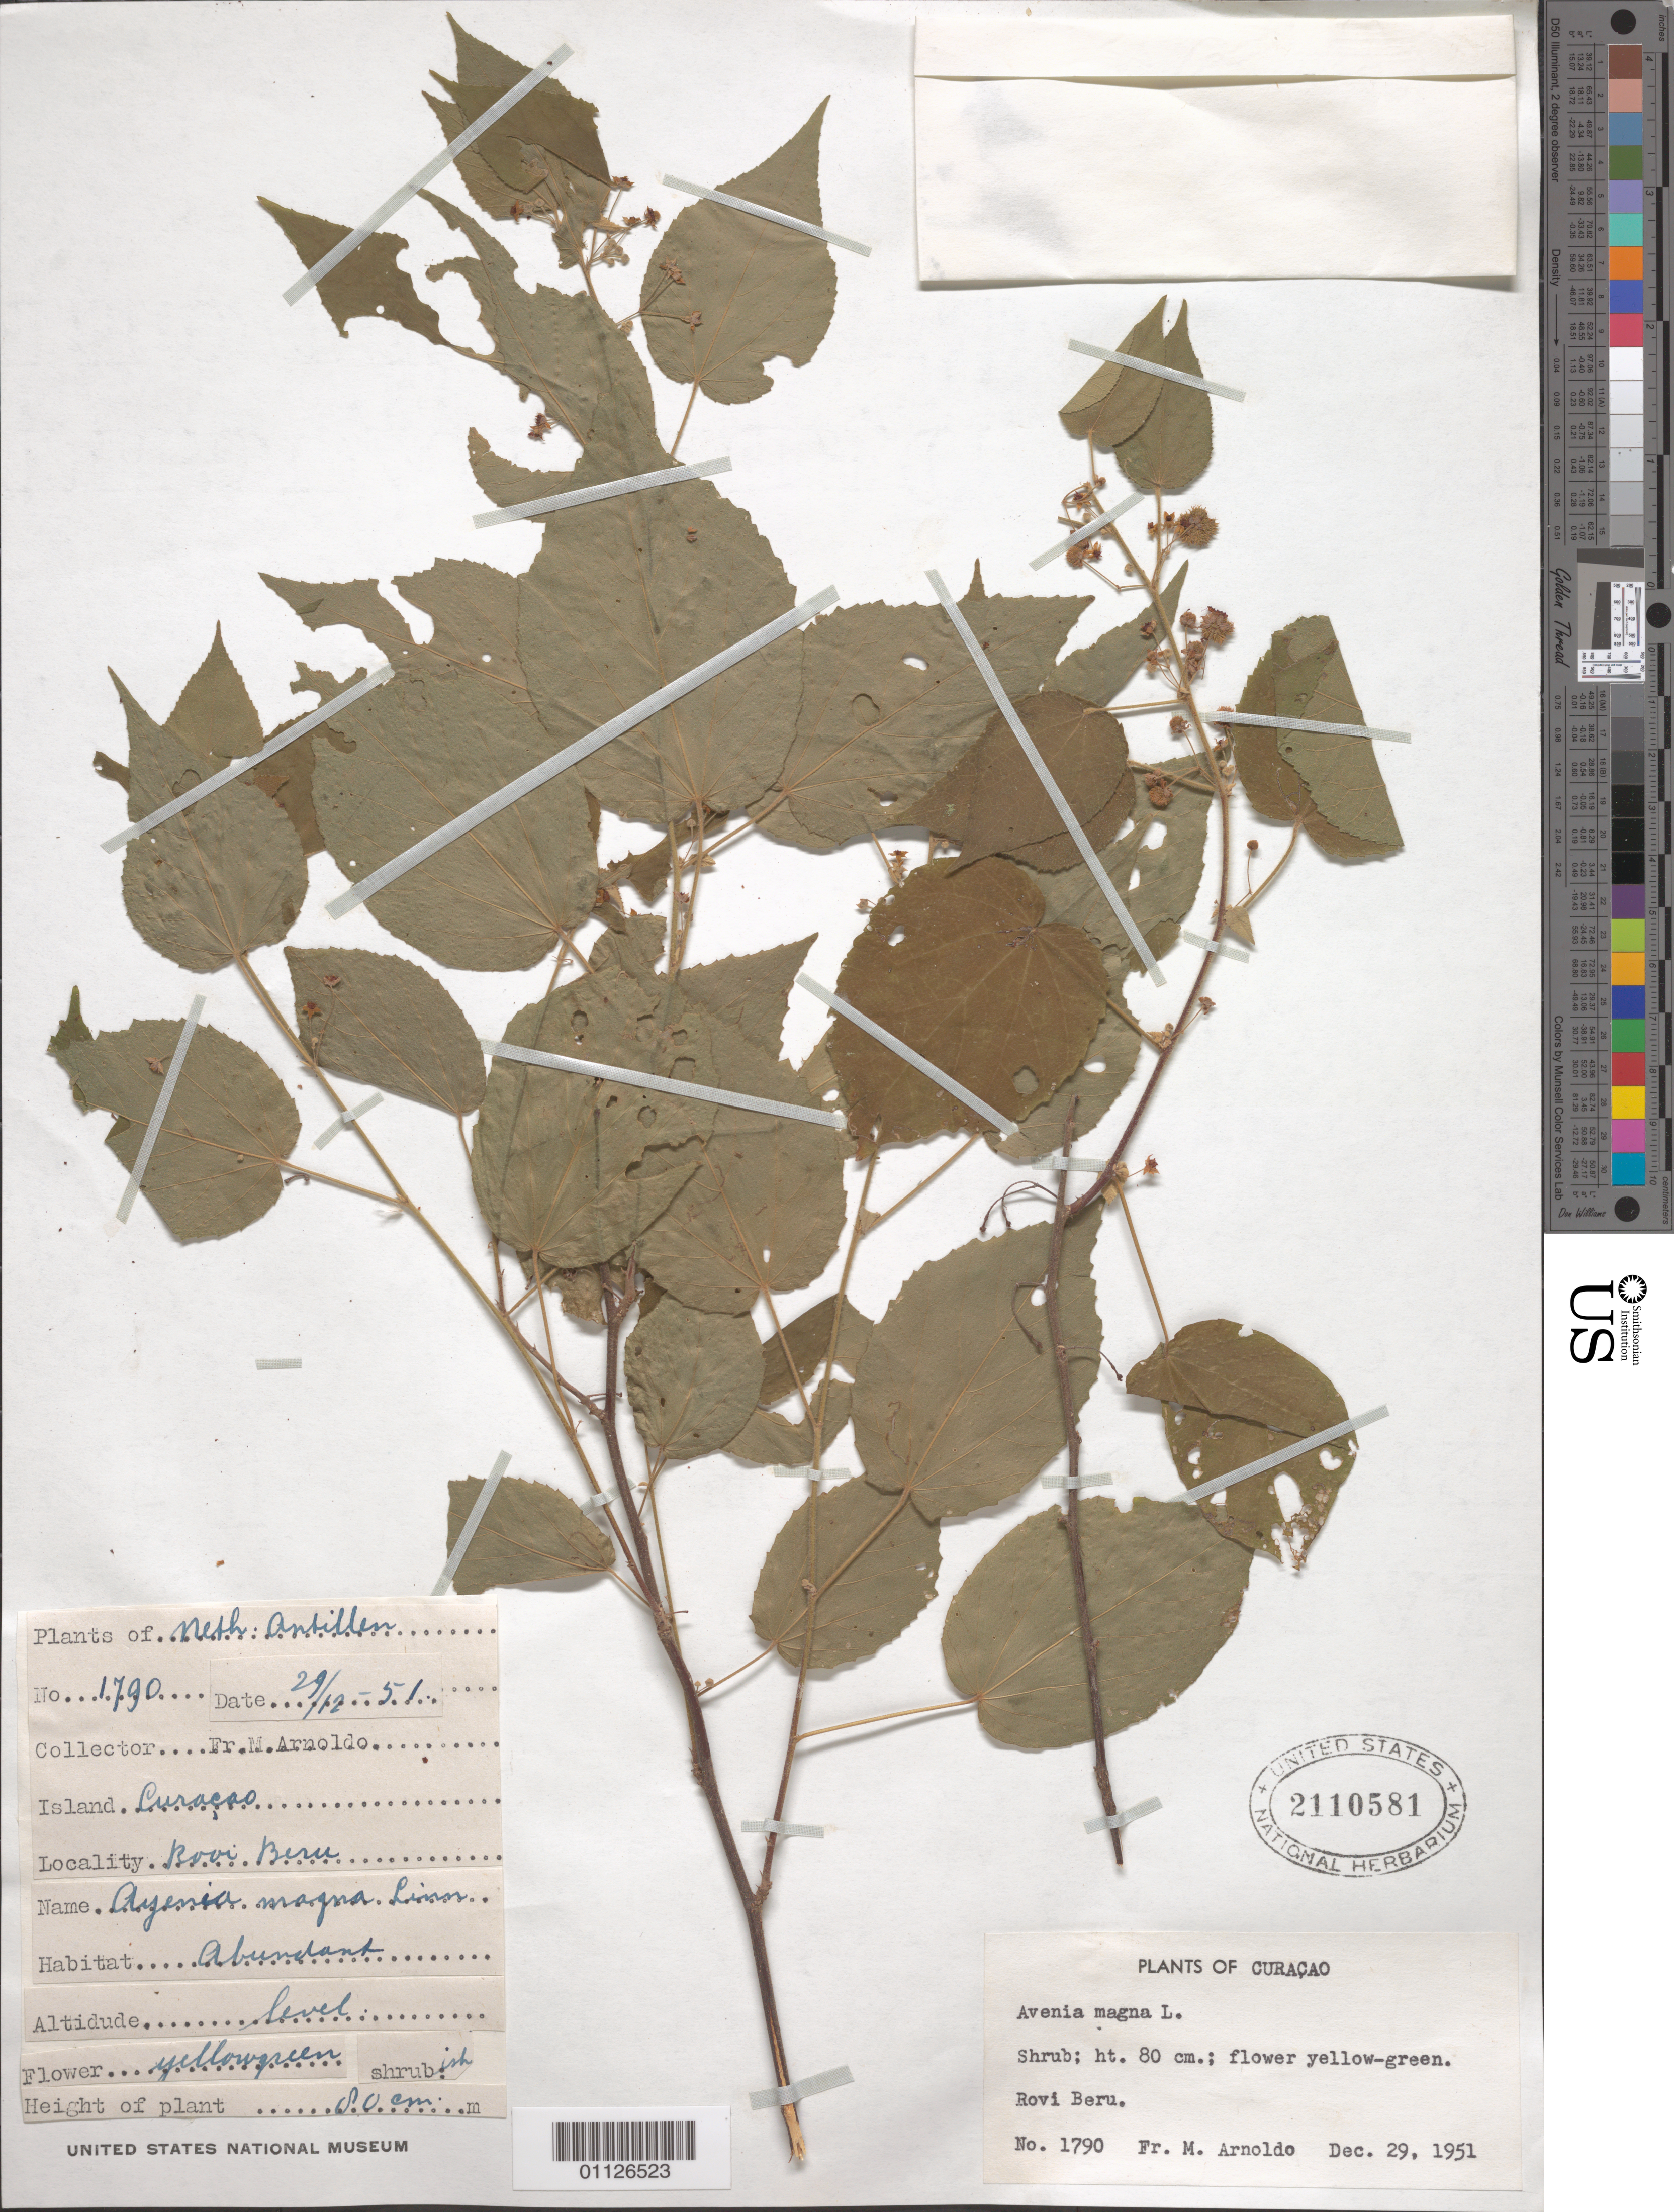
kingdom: Plantae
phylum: Tracheophyta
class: Magnoliopsida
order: Malvales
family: Malvaceae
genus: Ayenia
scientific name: Ayenia magna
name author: L.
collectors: N. Arnoldo-Broeders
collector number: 1790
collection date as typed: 29 Dec 1951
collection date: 1951-12-29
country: Curaçao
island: Curaçao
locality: Rovi Beru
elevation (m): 0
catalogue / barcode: US 2110581